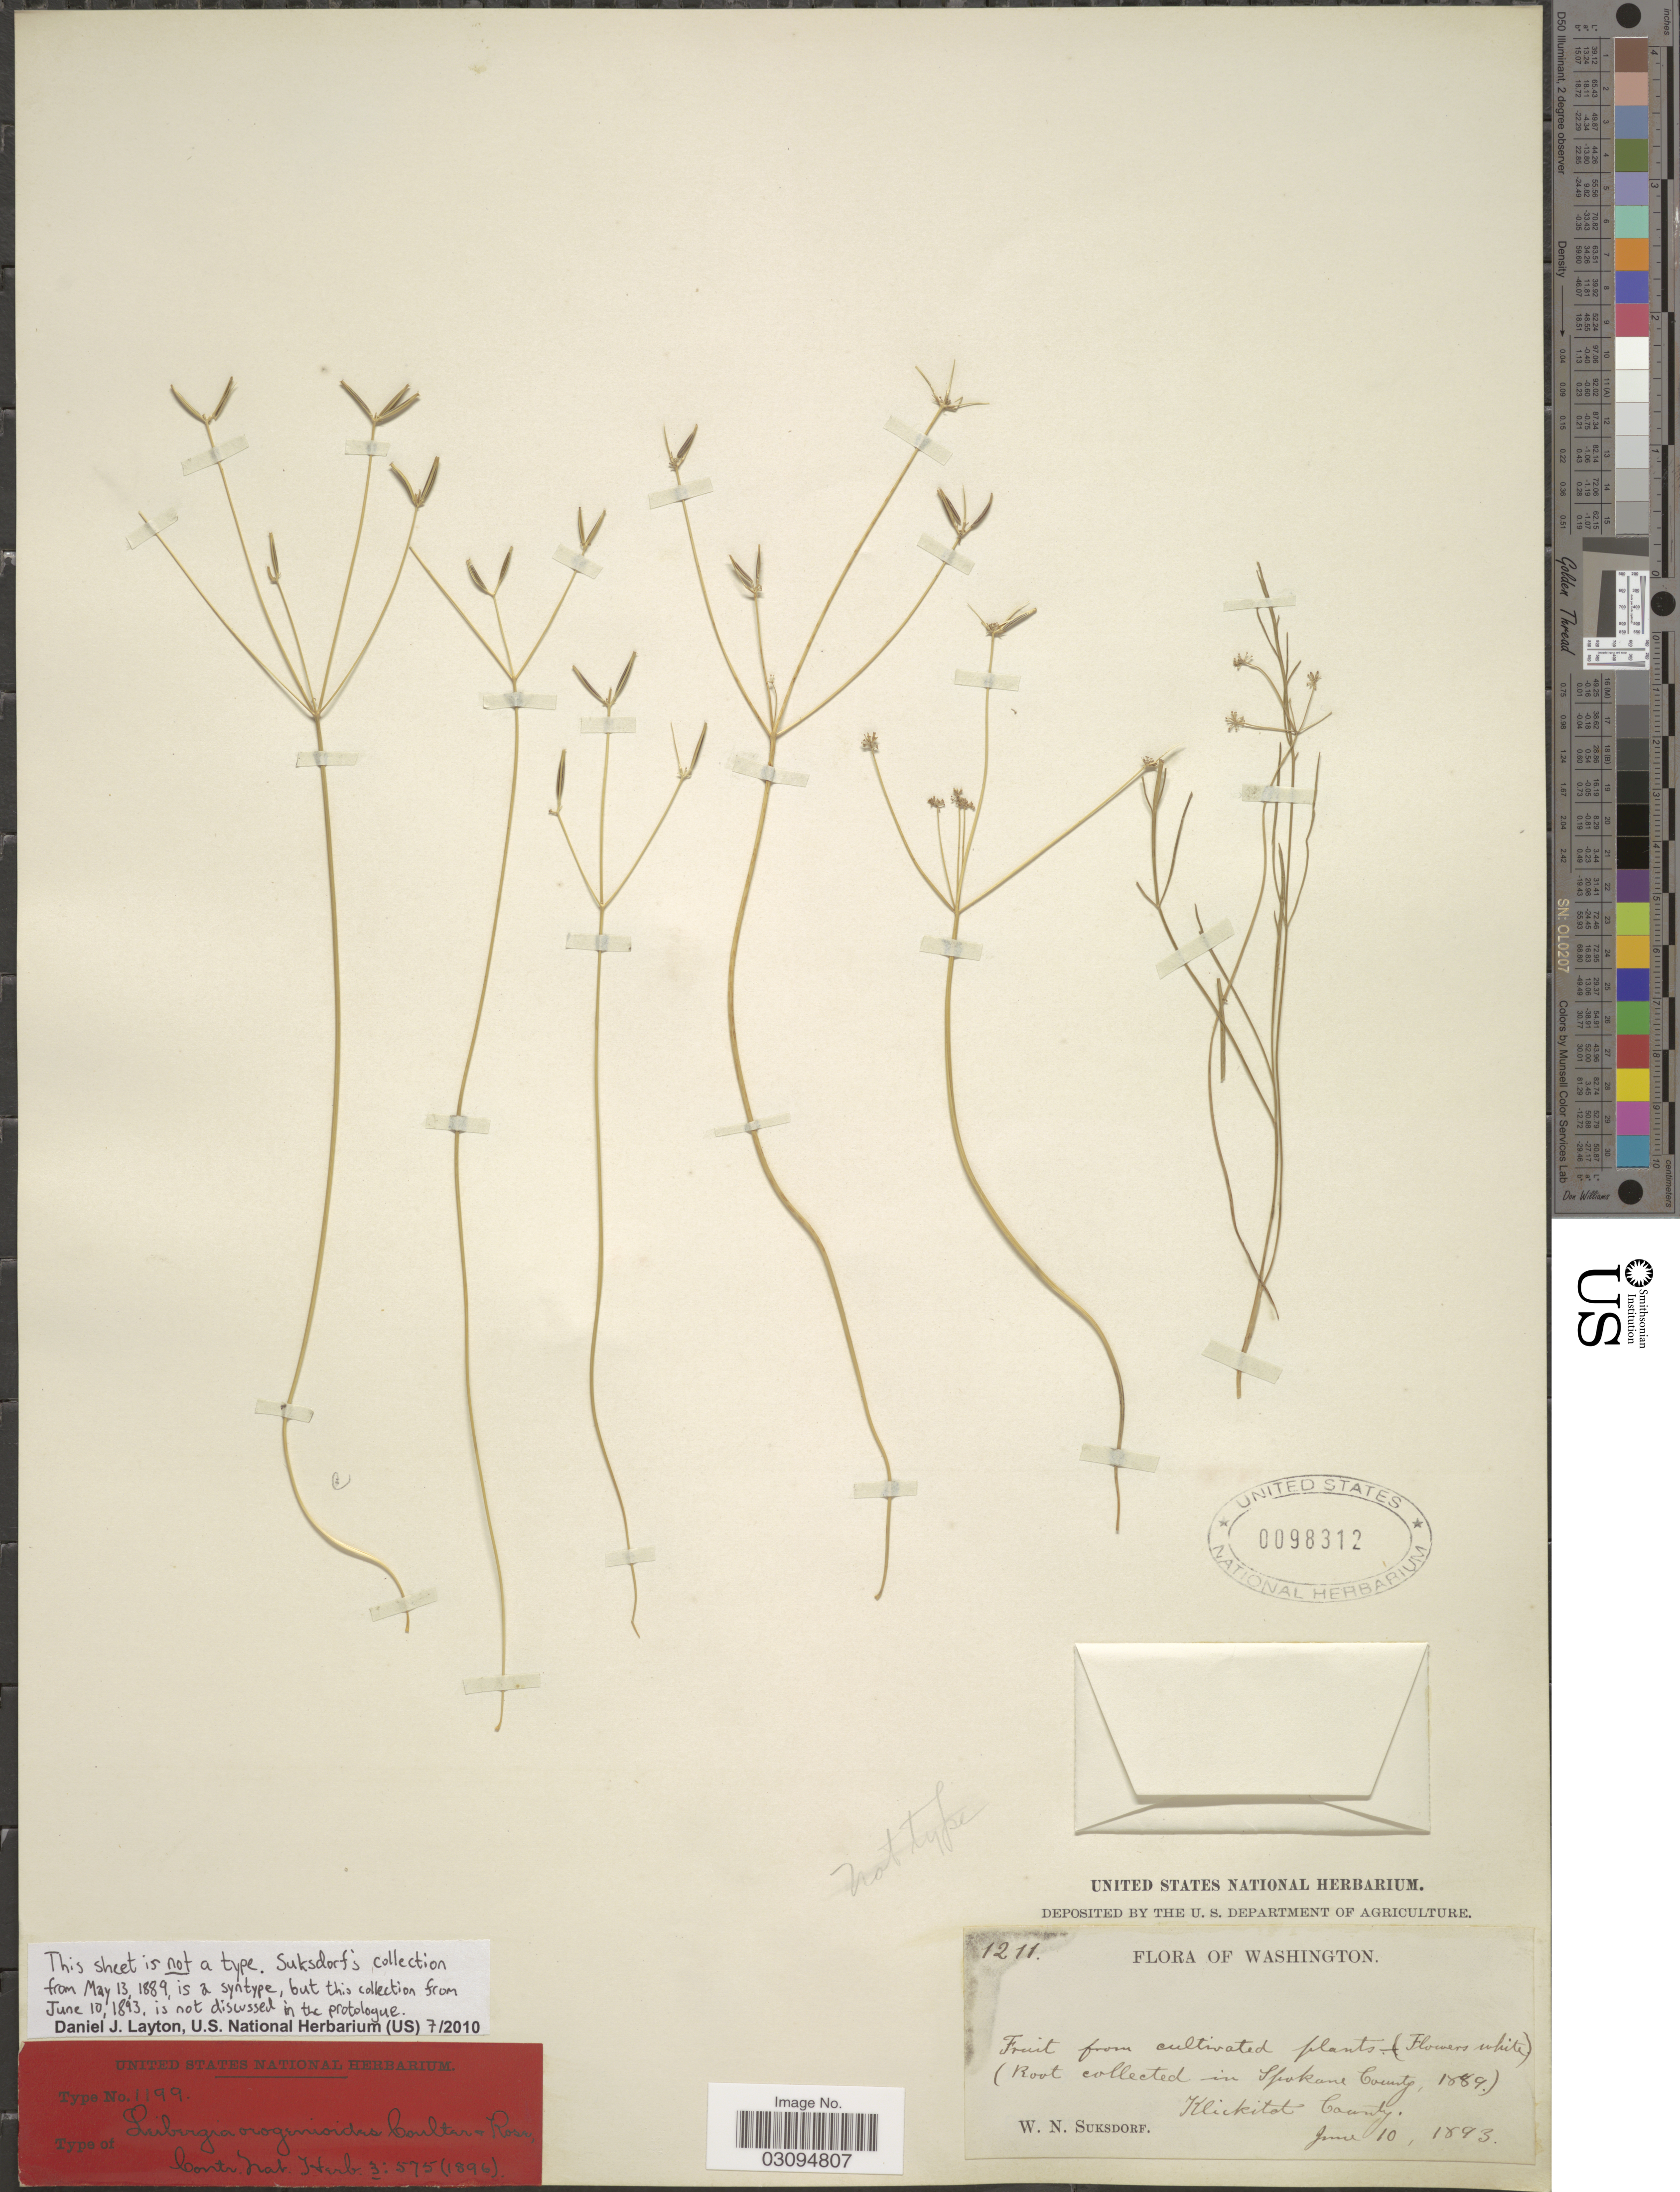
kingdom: Plantae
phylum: Tracheophyta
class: Magnoliopsida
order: Apiales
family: Apiaceae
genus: Lomatium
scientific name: Lomatium orogenioides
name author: (J.M. Coult. & Rose) Mathias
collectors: W. N. Suksdorf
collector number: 1211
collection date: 1893-06-10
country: United States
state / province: Washington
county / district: Klickitat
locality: Klickitat County.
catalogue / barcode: US 98312